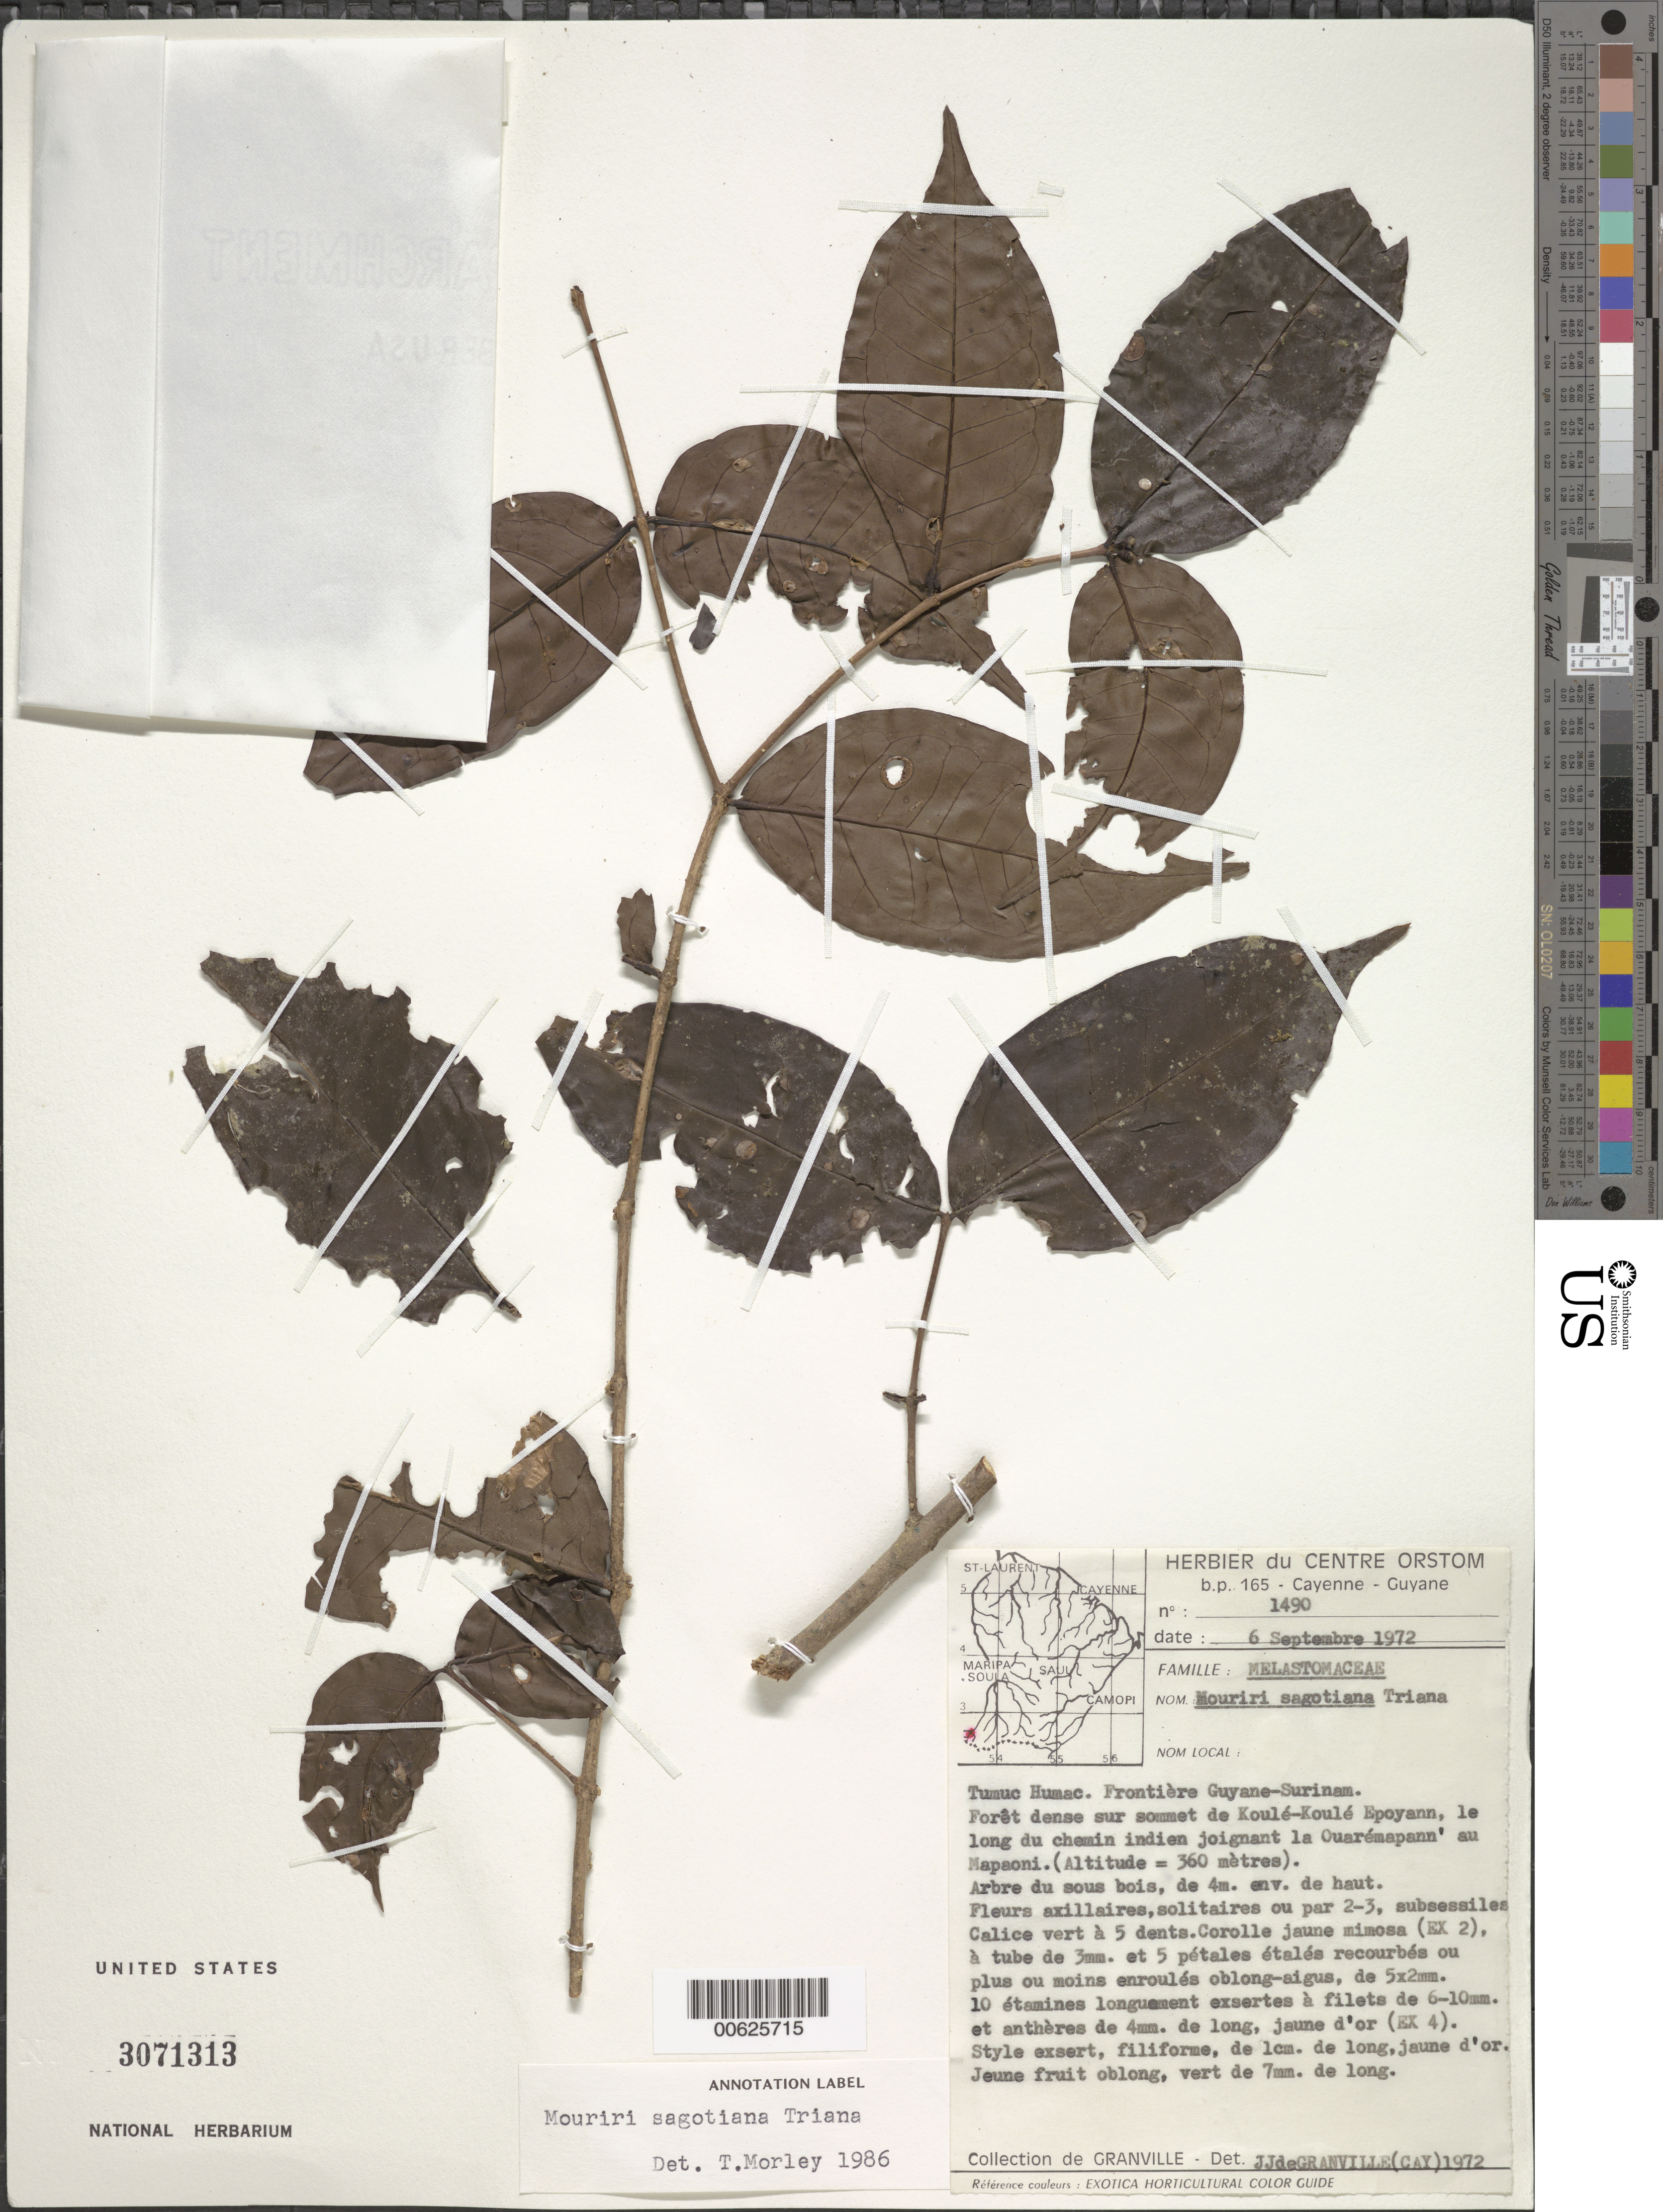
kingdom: Plantae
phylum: Tracheophyta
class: Magnoliopsida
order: Myrtales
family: Melastomataceae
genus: Mouriri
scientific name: Mouriri sagotiana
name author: Triana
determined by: Morley, T.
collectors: J.-J. de Granville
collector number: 1490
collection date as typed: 6-Sep-72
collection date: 1972-09-06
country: Suriname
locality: Tumuc-Humac, sommet Koulé-Koulé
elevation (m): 360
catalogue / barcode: US 3071313